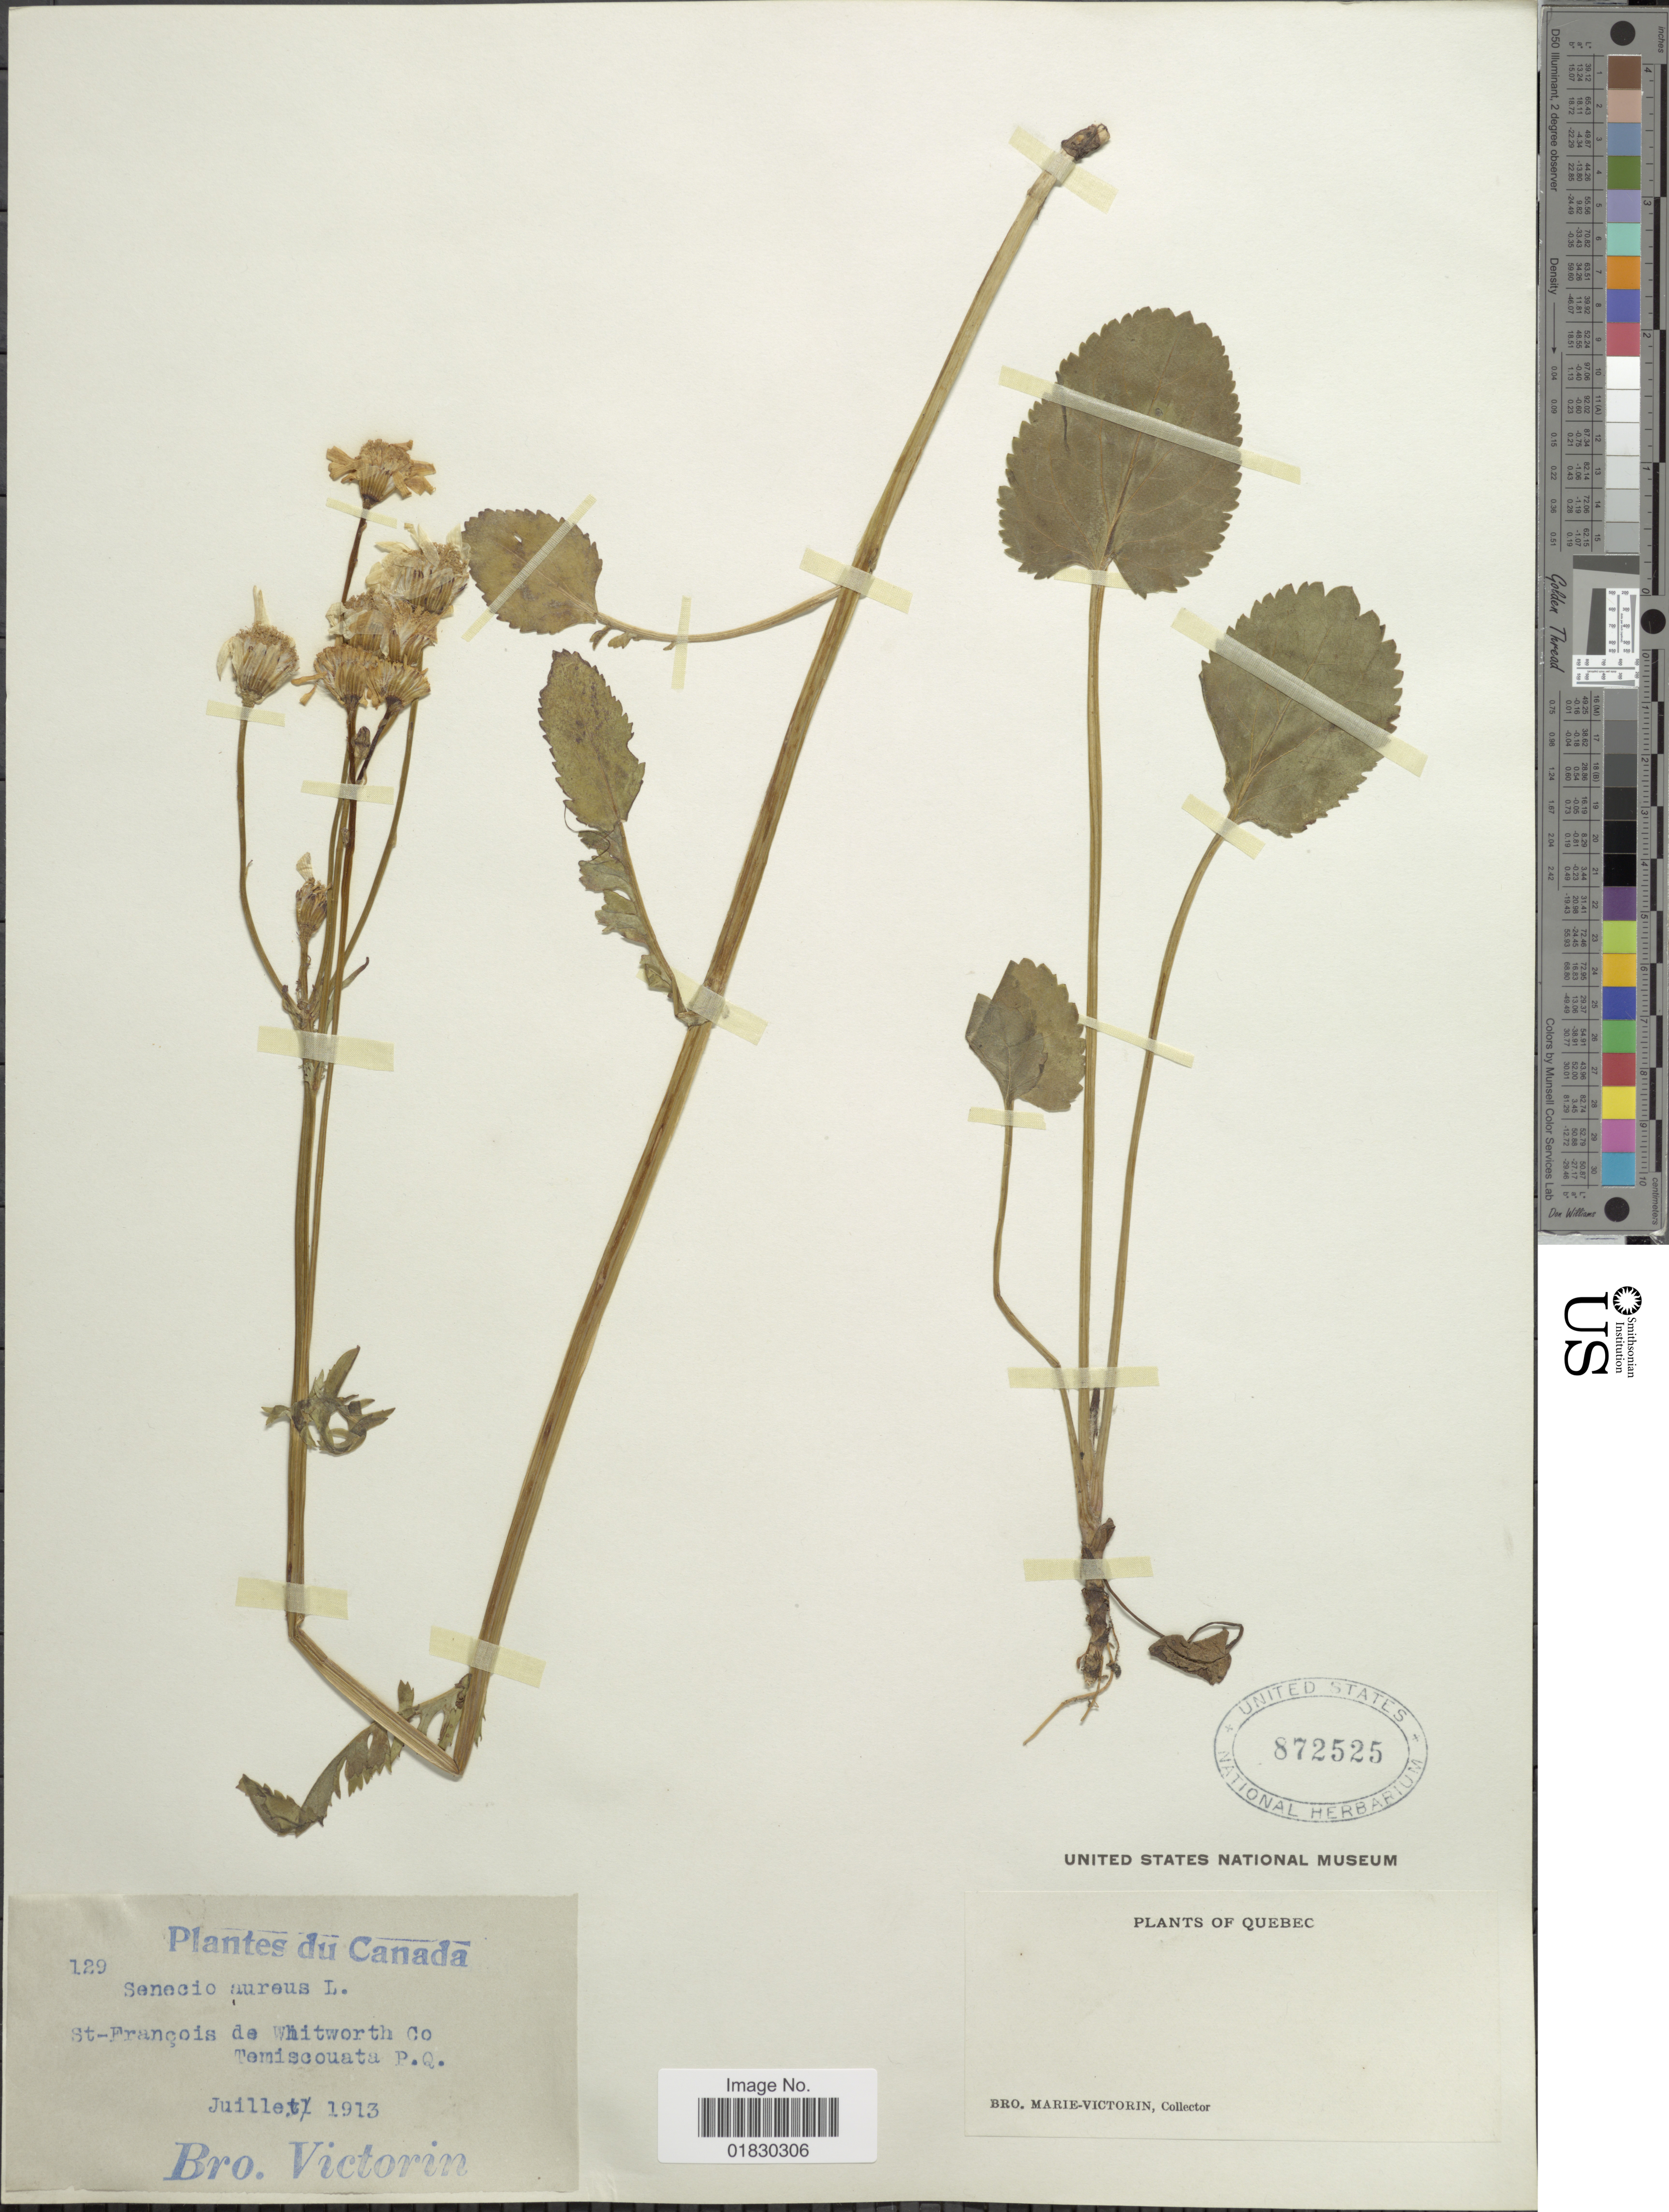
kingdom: Plantae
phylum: Tracheophyta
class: Magnoliopsida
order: Asterales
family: Asteraceae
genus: Packera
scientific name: Packera aurea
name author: (L.) Á. Löve & D. Löve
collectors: Fr. Marie-Victorin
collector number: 129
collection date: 1913-07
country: Canada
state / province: Quebec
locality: St-Francois de Whitworth Co., Temiscouata P. Q.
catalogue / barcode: US 872525